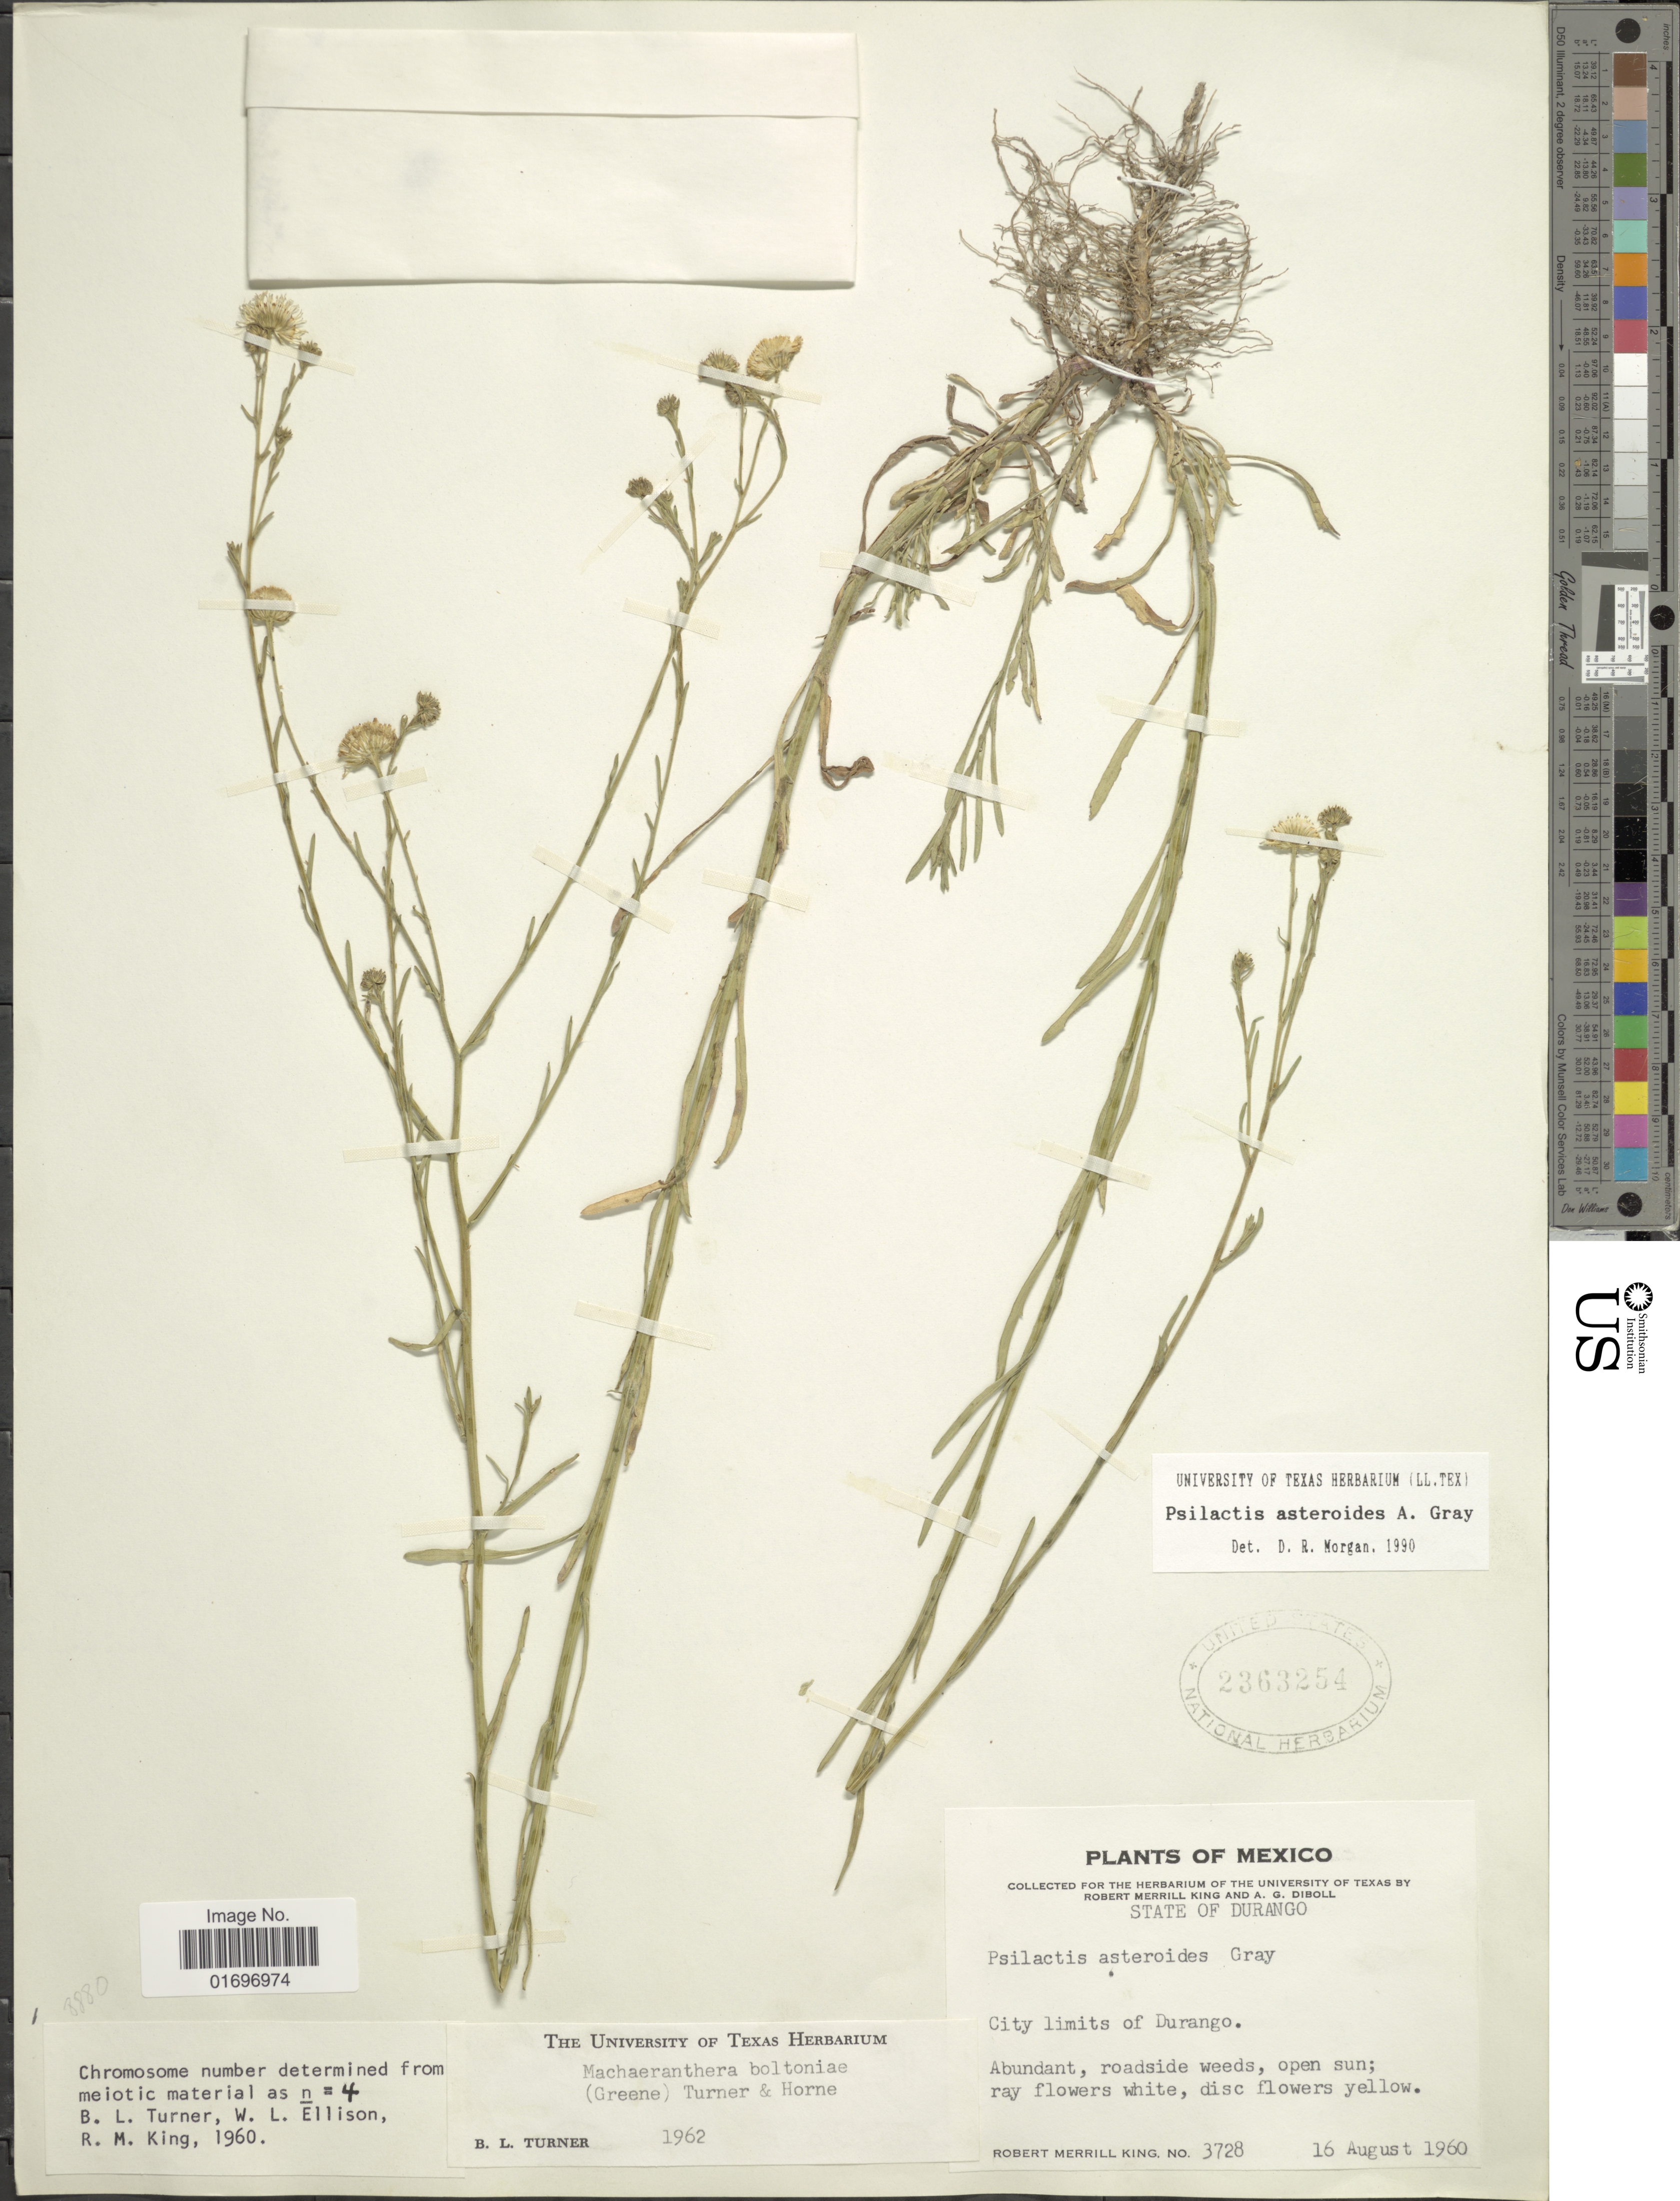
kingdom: Plantae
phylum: Tracheophyta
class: Magnoliopsida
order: Asterales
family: Asteraceae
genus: Psilactis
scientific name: Psilactis asteroides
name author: A. Gray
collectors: R. M. King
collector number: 3728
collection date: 1960-08-16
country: Mexico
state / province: Durango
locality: State of Durango. City limits of Durango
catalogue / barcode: US 2363254